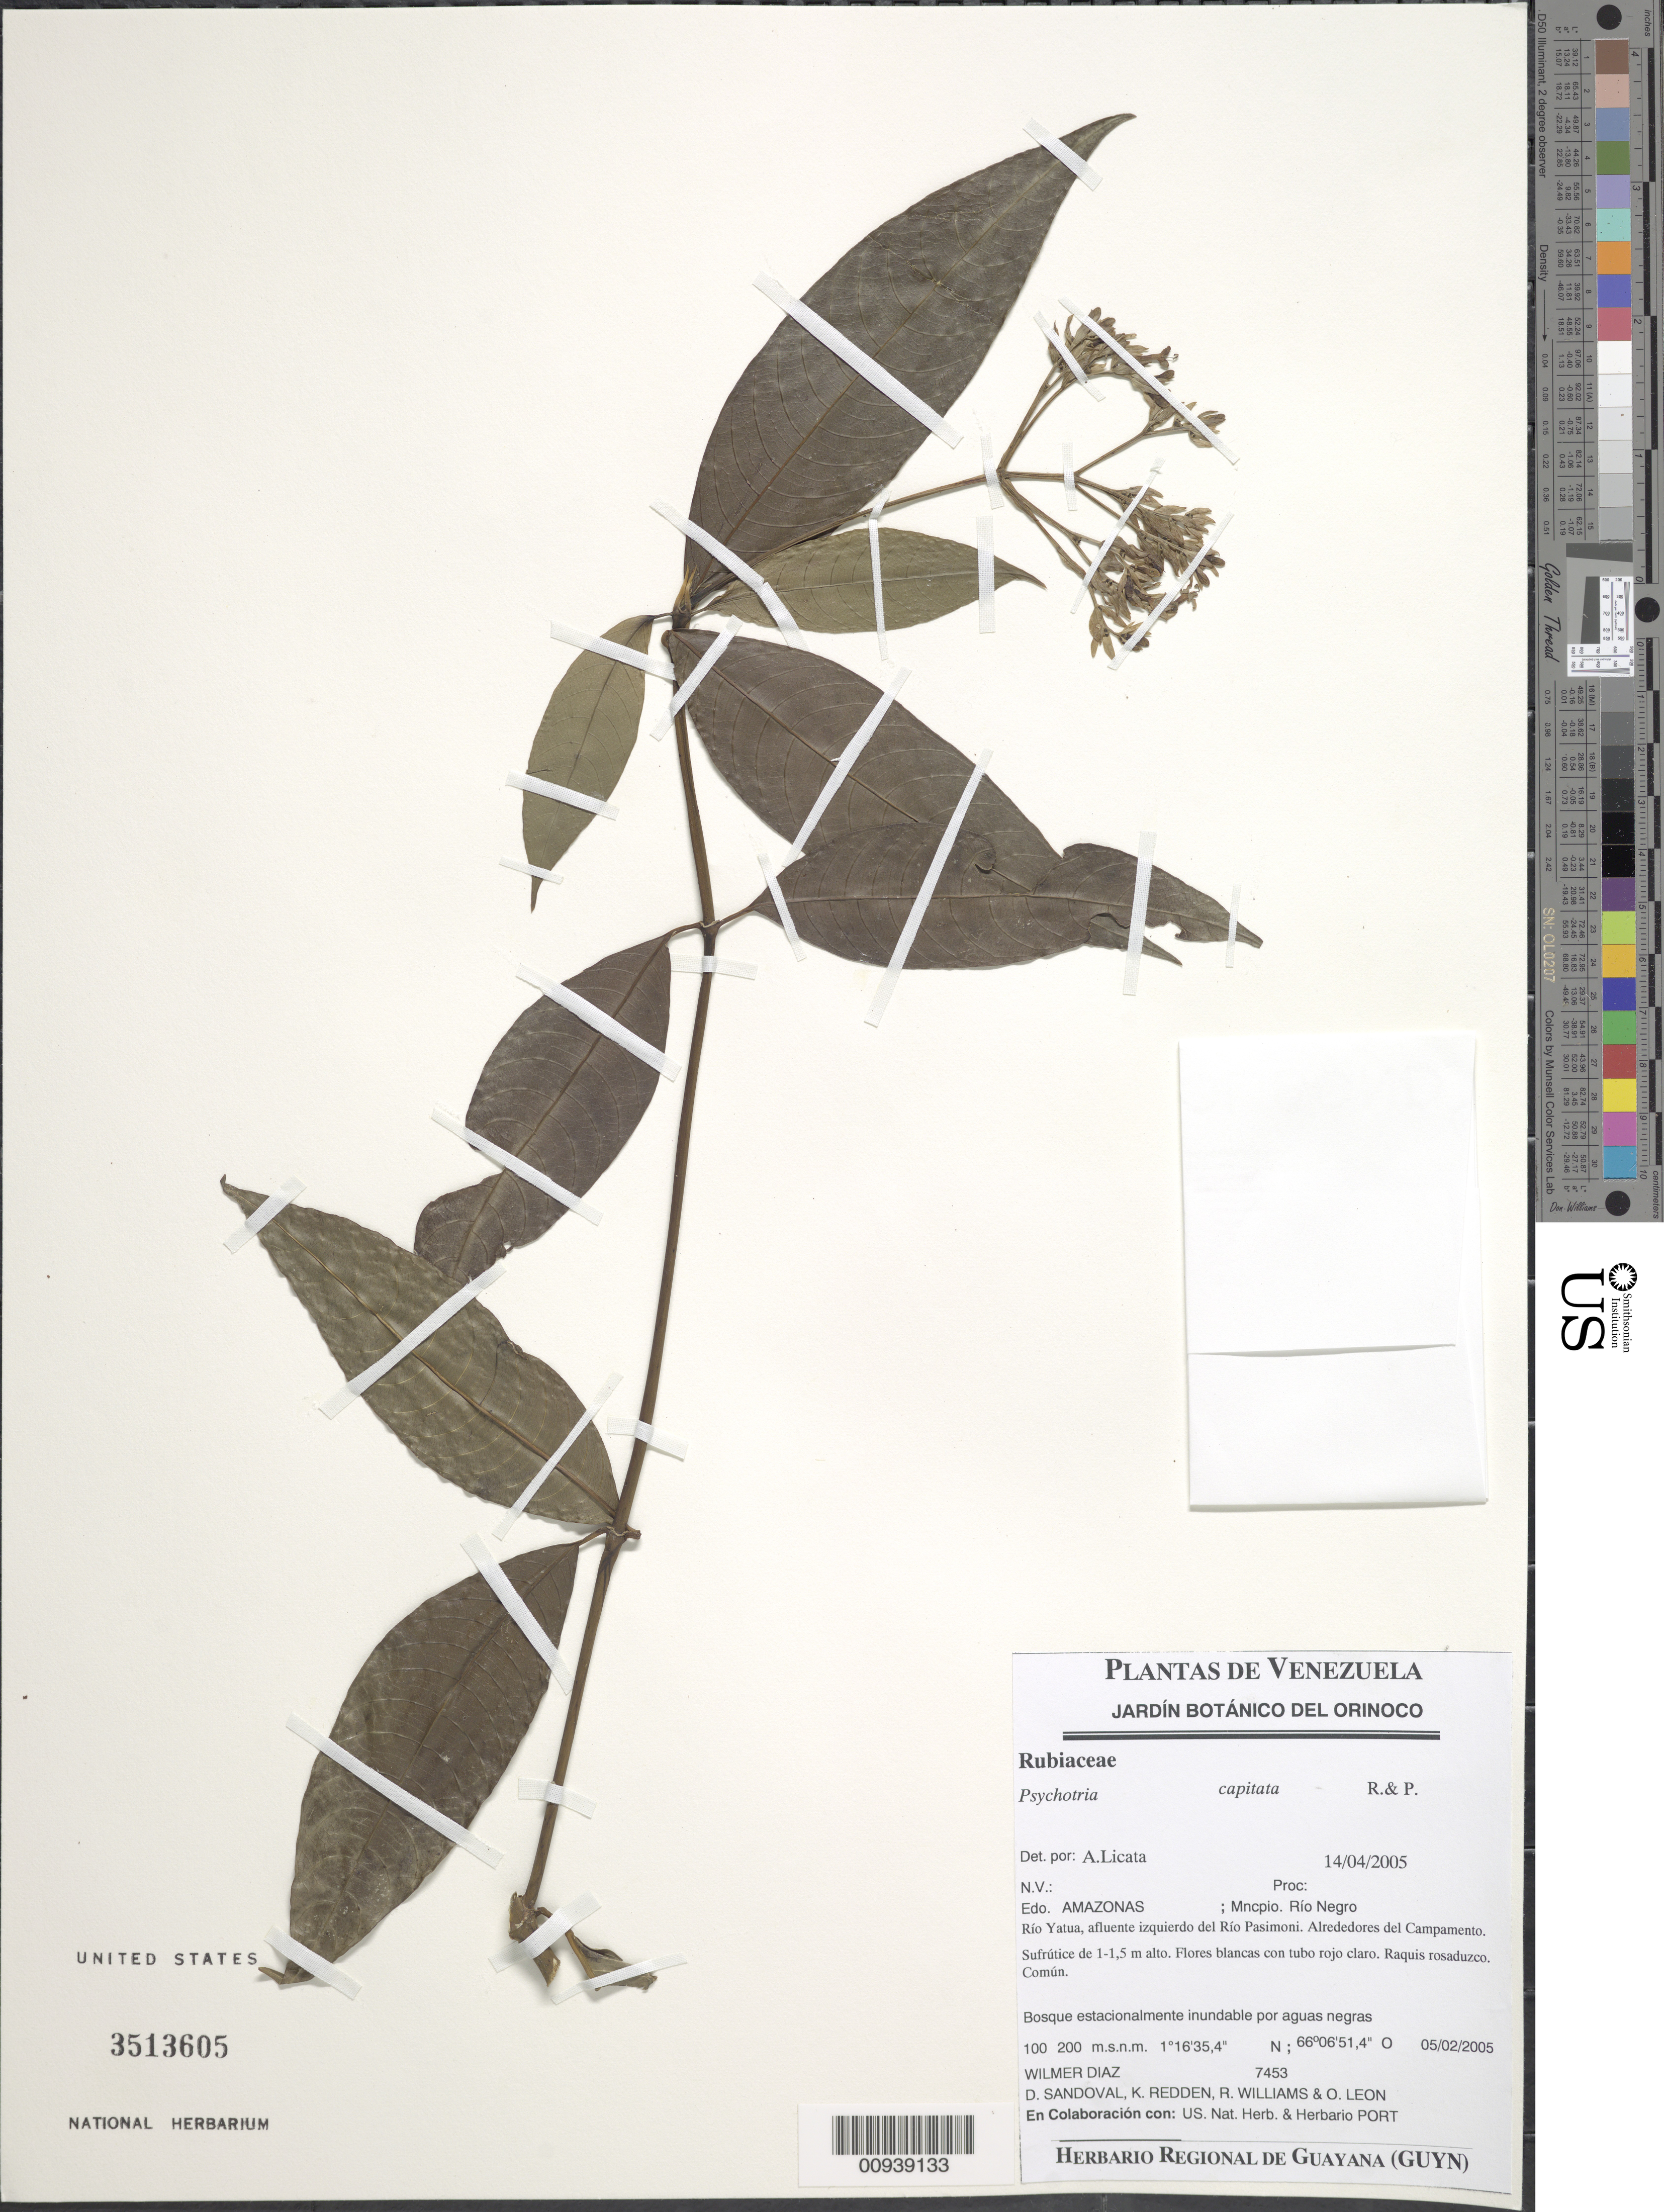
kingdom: Plantae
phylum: Tracheophyta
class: Magnoliopsida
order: Gentianales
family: Rubiaceae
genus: Psychotria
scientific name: Psychotria capitata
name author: Ruiz & Pav.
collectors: W. Díaz P., D. Sandoval, K. M. Redden, R. Williams & O. León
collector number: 7453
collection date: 2005-02-05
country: Venezuela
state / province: Amazonas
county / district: Río Negro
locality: Río Yatua, afluente izquierdo del Río Pasimoni. Alrededores del Campamento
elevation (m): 100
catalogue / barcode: US 3513605